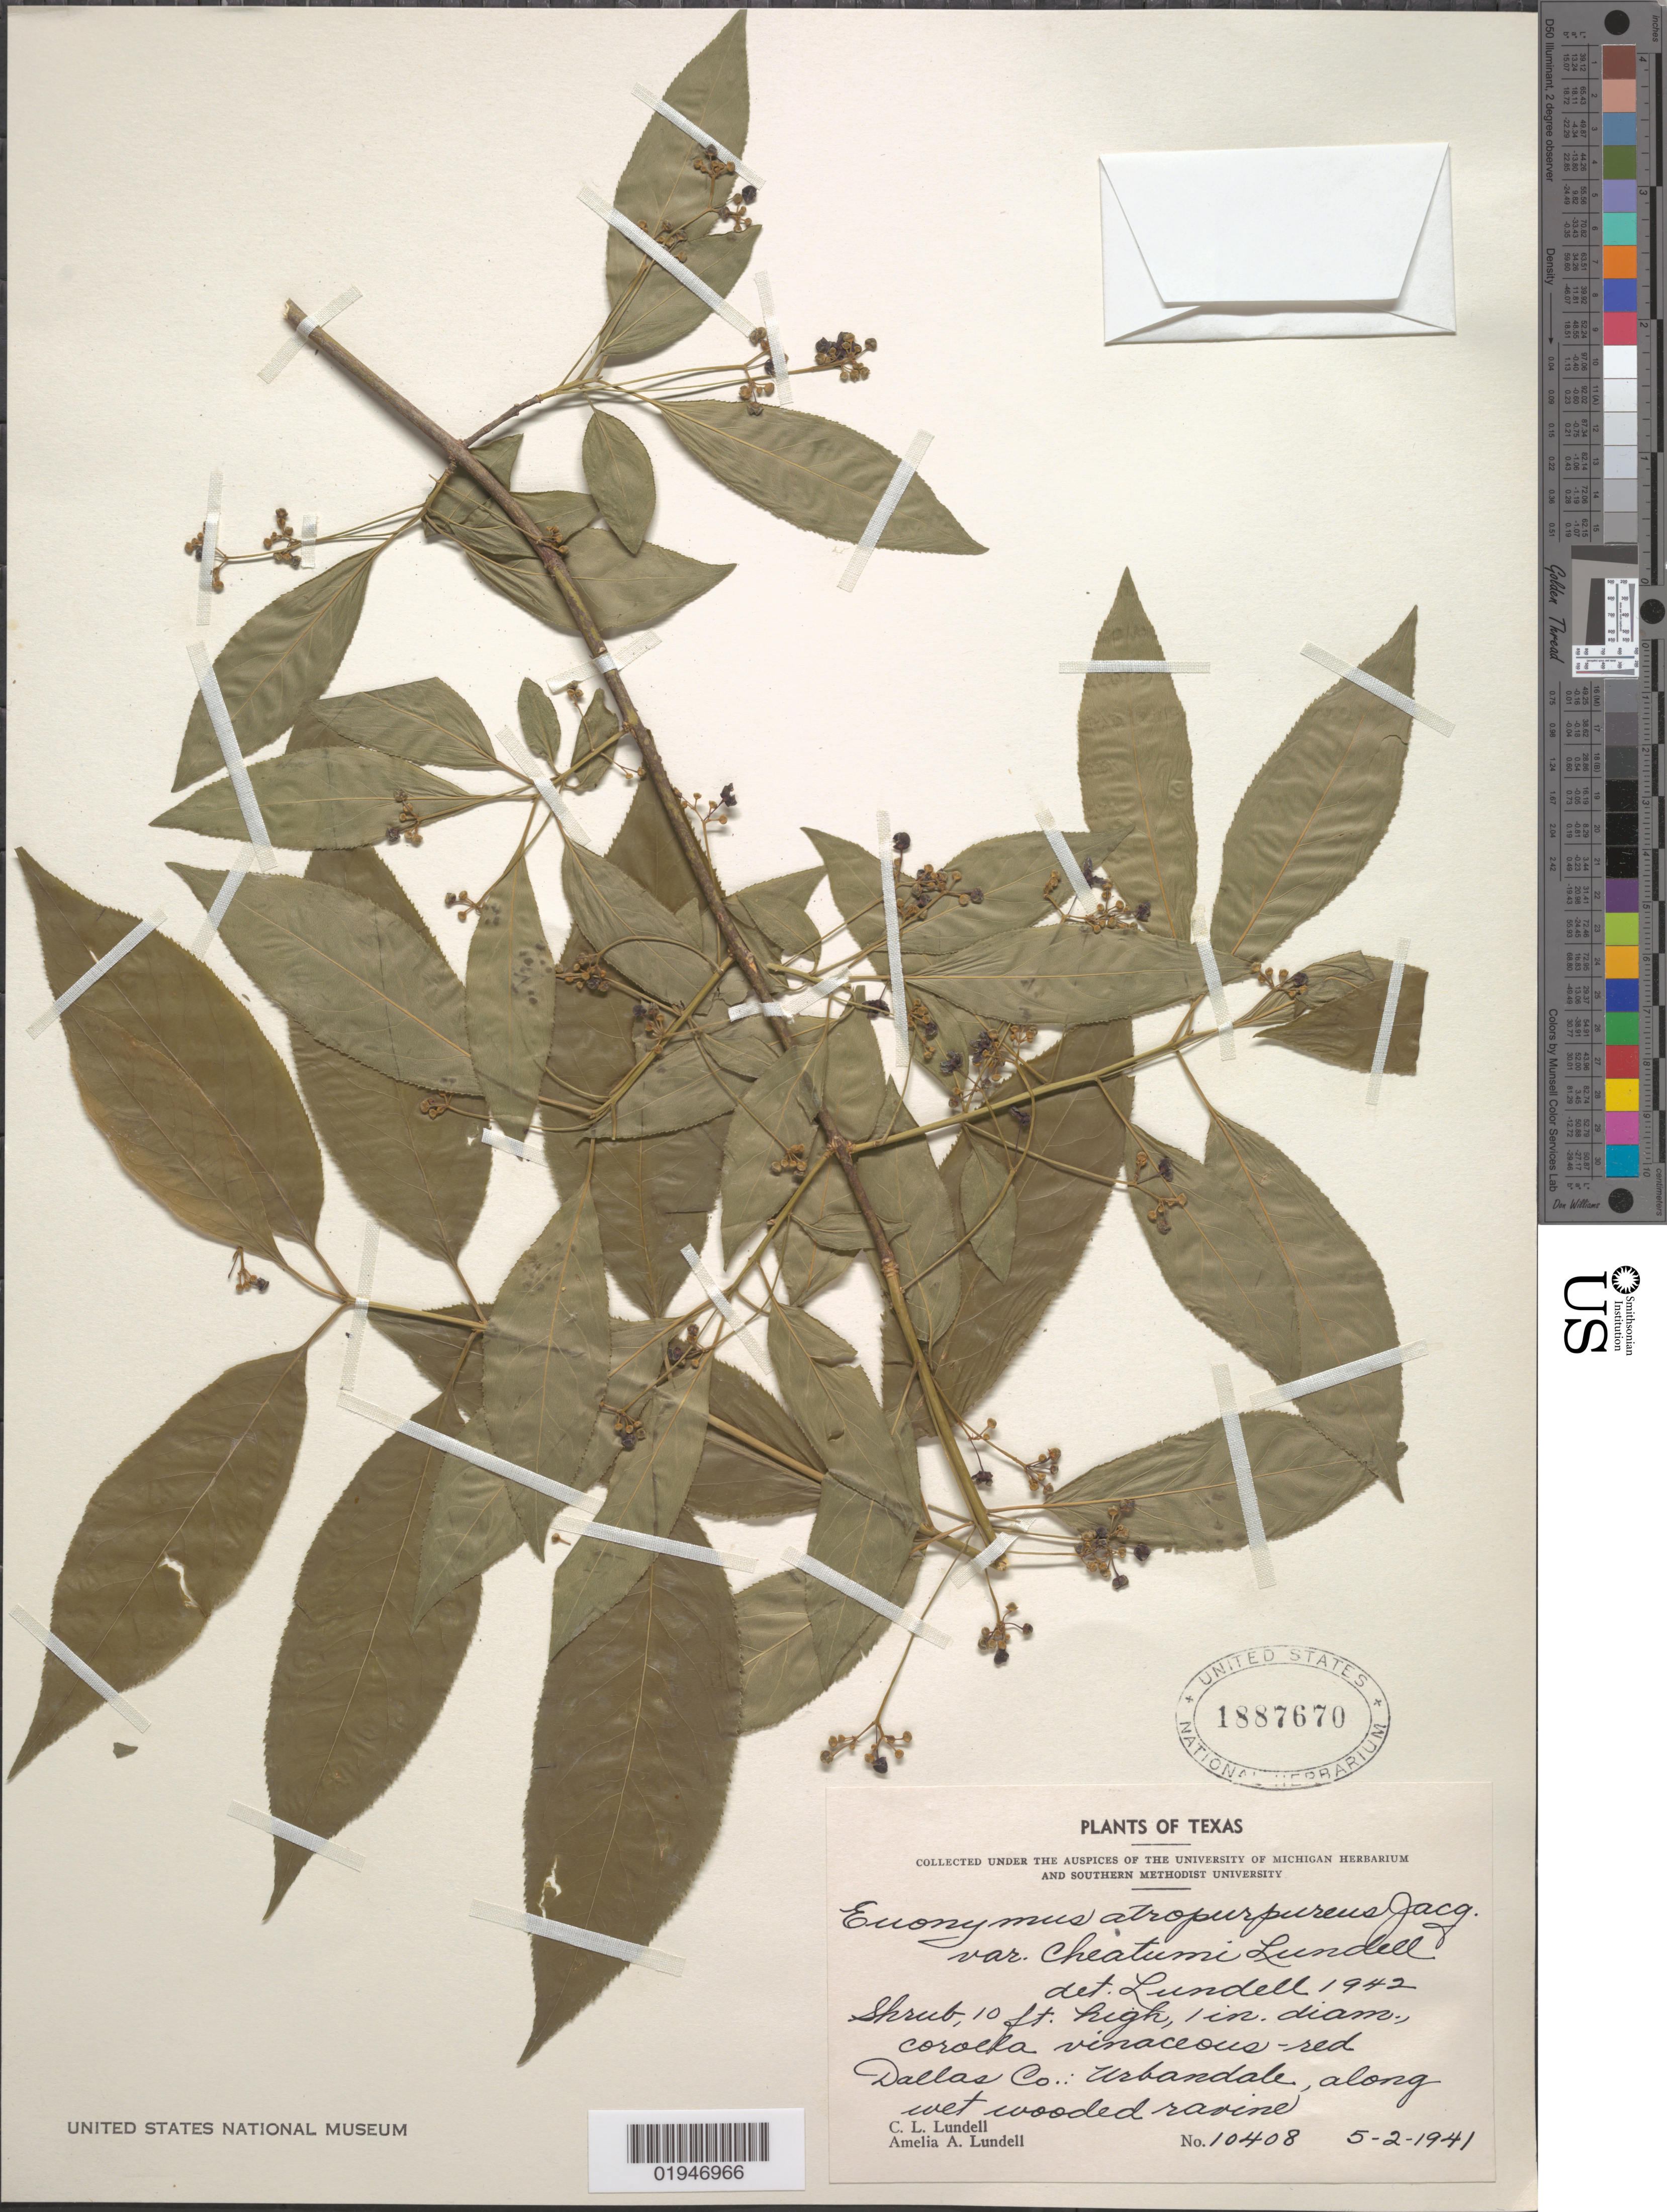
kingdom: Plantae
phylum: Tracheophyta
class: Magnoliopsida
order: Celastrales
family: Celastraceae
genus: Euonymus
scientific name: Euonymus atropurpureus var. cheatumii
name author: Lundell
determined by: Lundell, C. L.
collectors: C. L. Lundell & A. A. Lundell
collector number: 10408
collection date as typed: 5-2-1941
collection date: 1941-05-02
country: United States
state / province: Texas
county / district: Dallas County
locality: Urbandale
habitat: Wet wooded ravine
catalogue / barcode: US 1887670